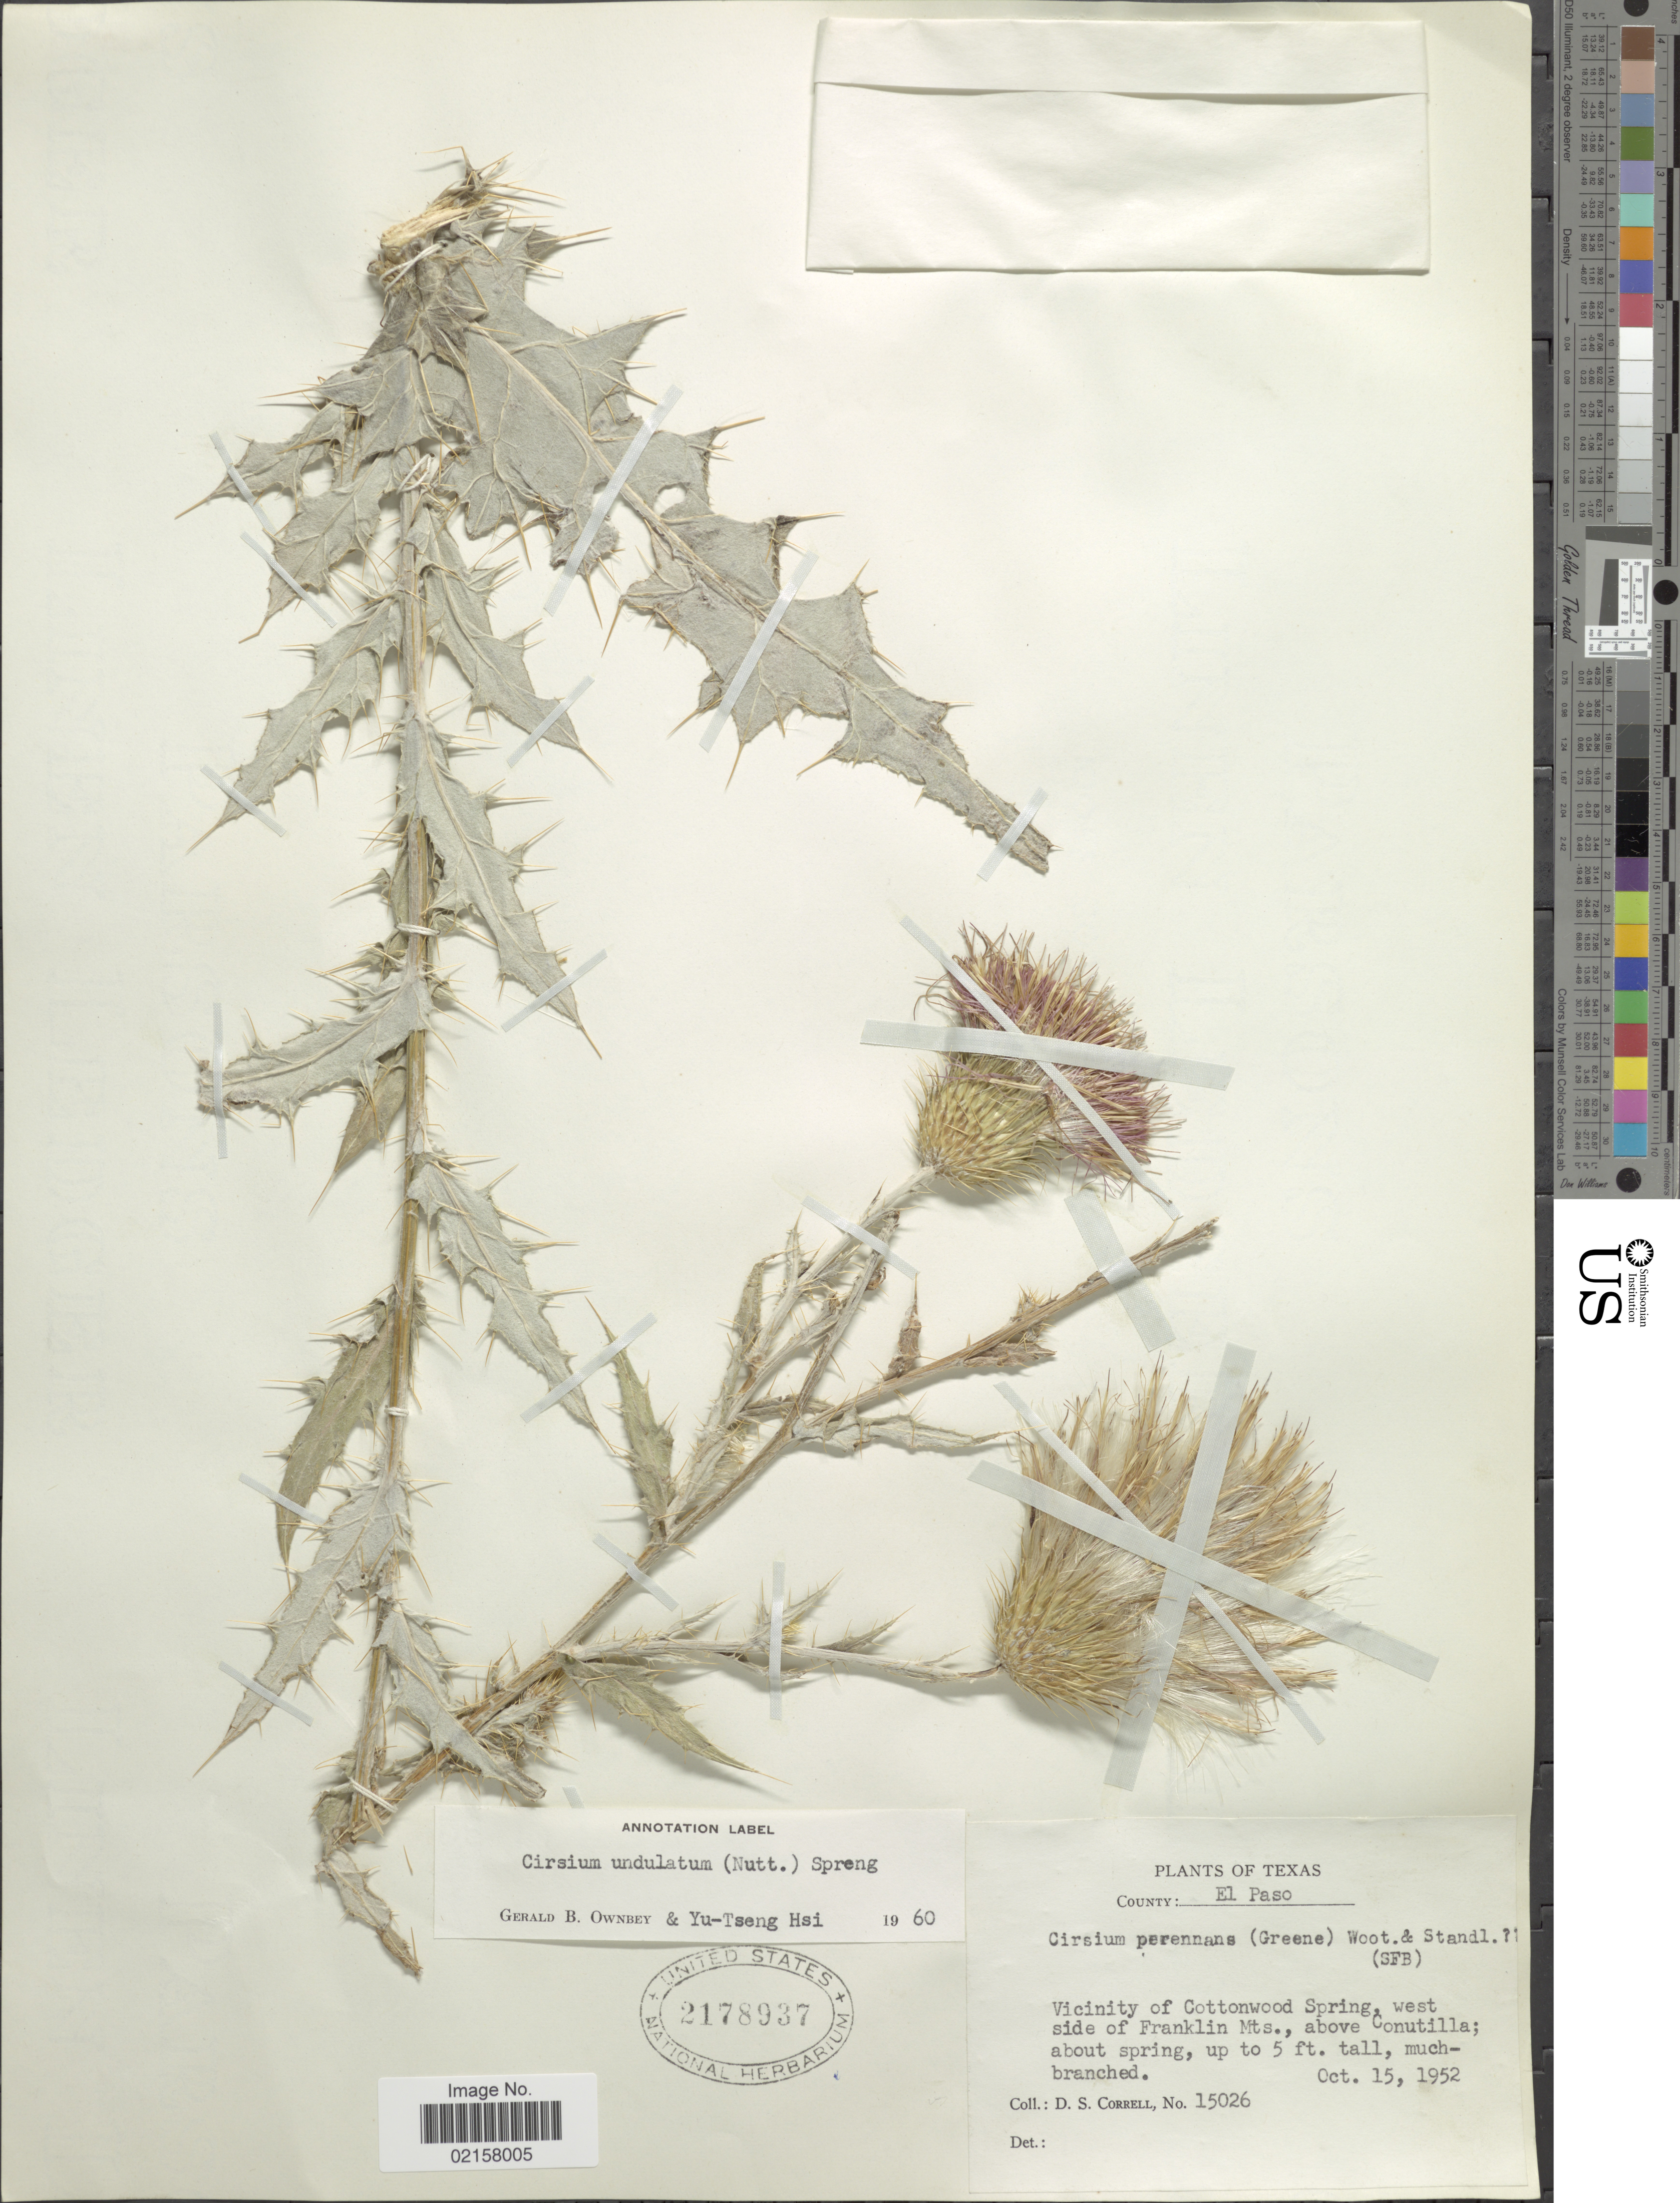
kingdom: Plantae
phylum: Tracheophyta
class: Magnoliopsida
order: Asterales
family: Asteraceae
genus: Cirsium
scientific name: Cirsium undulatum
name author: (Nutt.) Spreng.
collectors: D. S. Correll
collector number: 15026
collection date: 1952-10-15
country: United States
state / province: Texas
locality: County: El Paso, vicinity of Cottonwood Spring, west side of Franklin Mts., above Conutilla; about spring.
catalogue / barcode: US 2178937